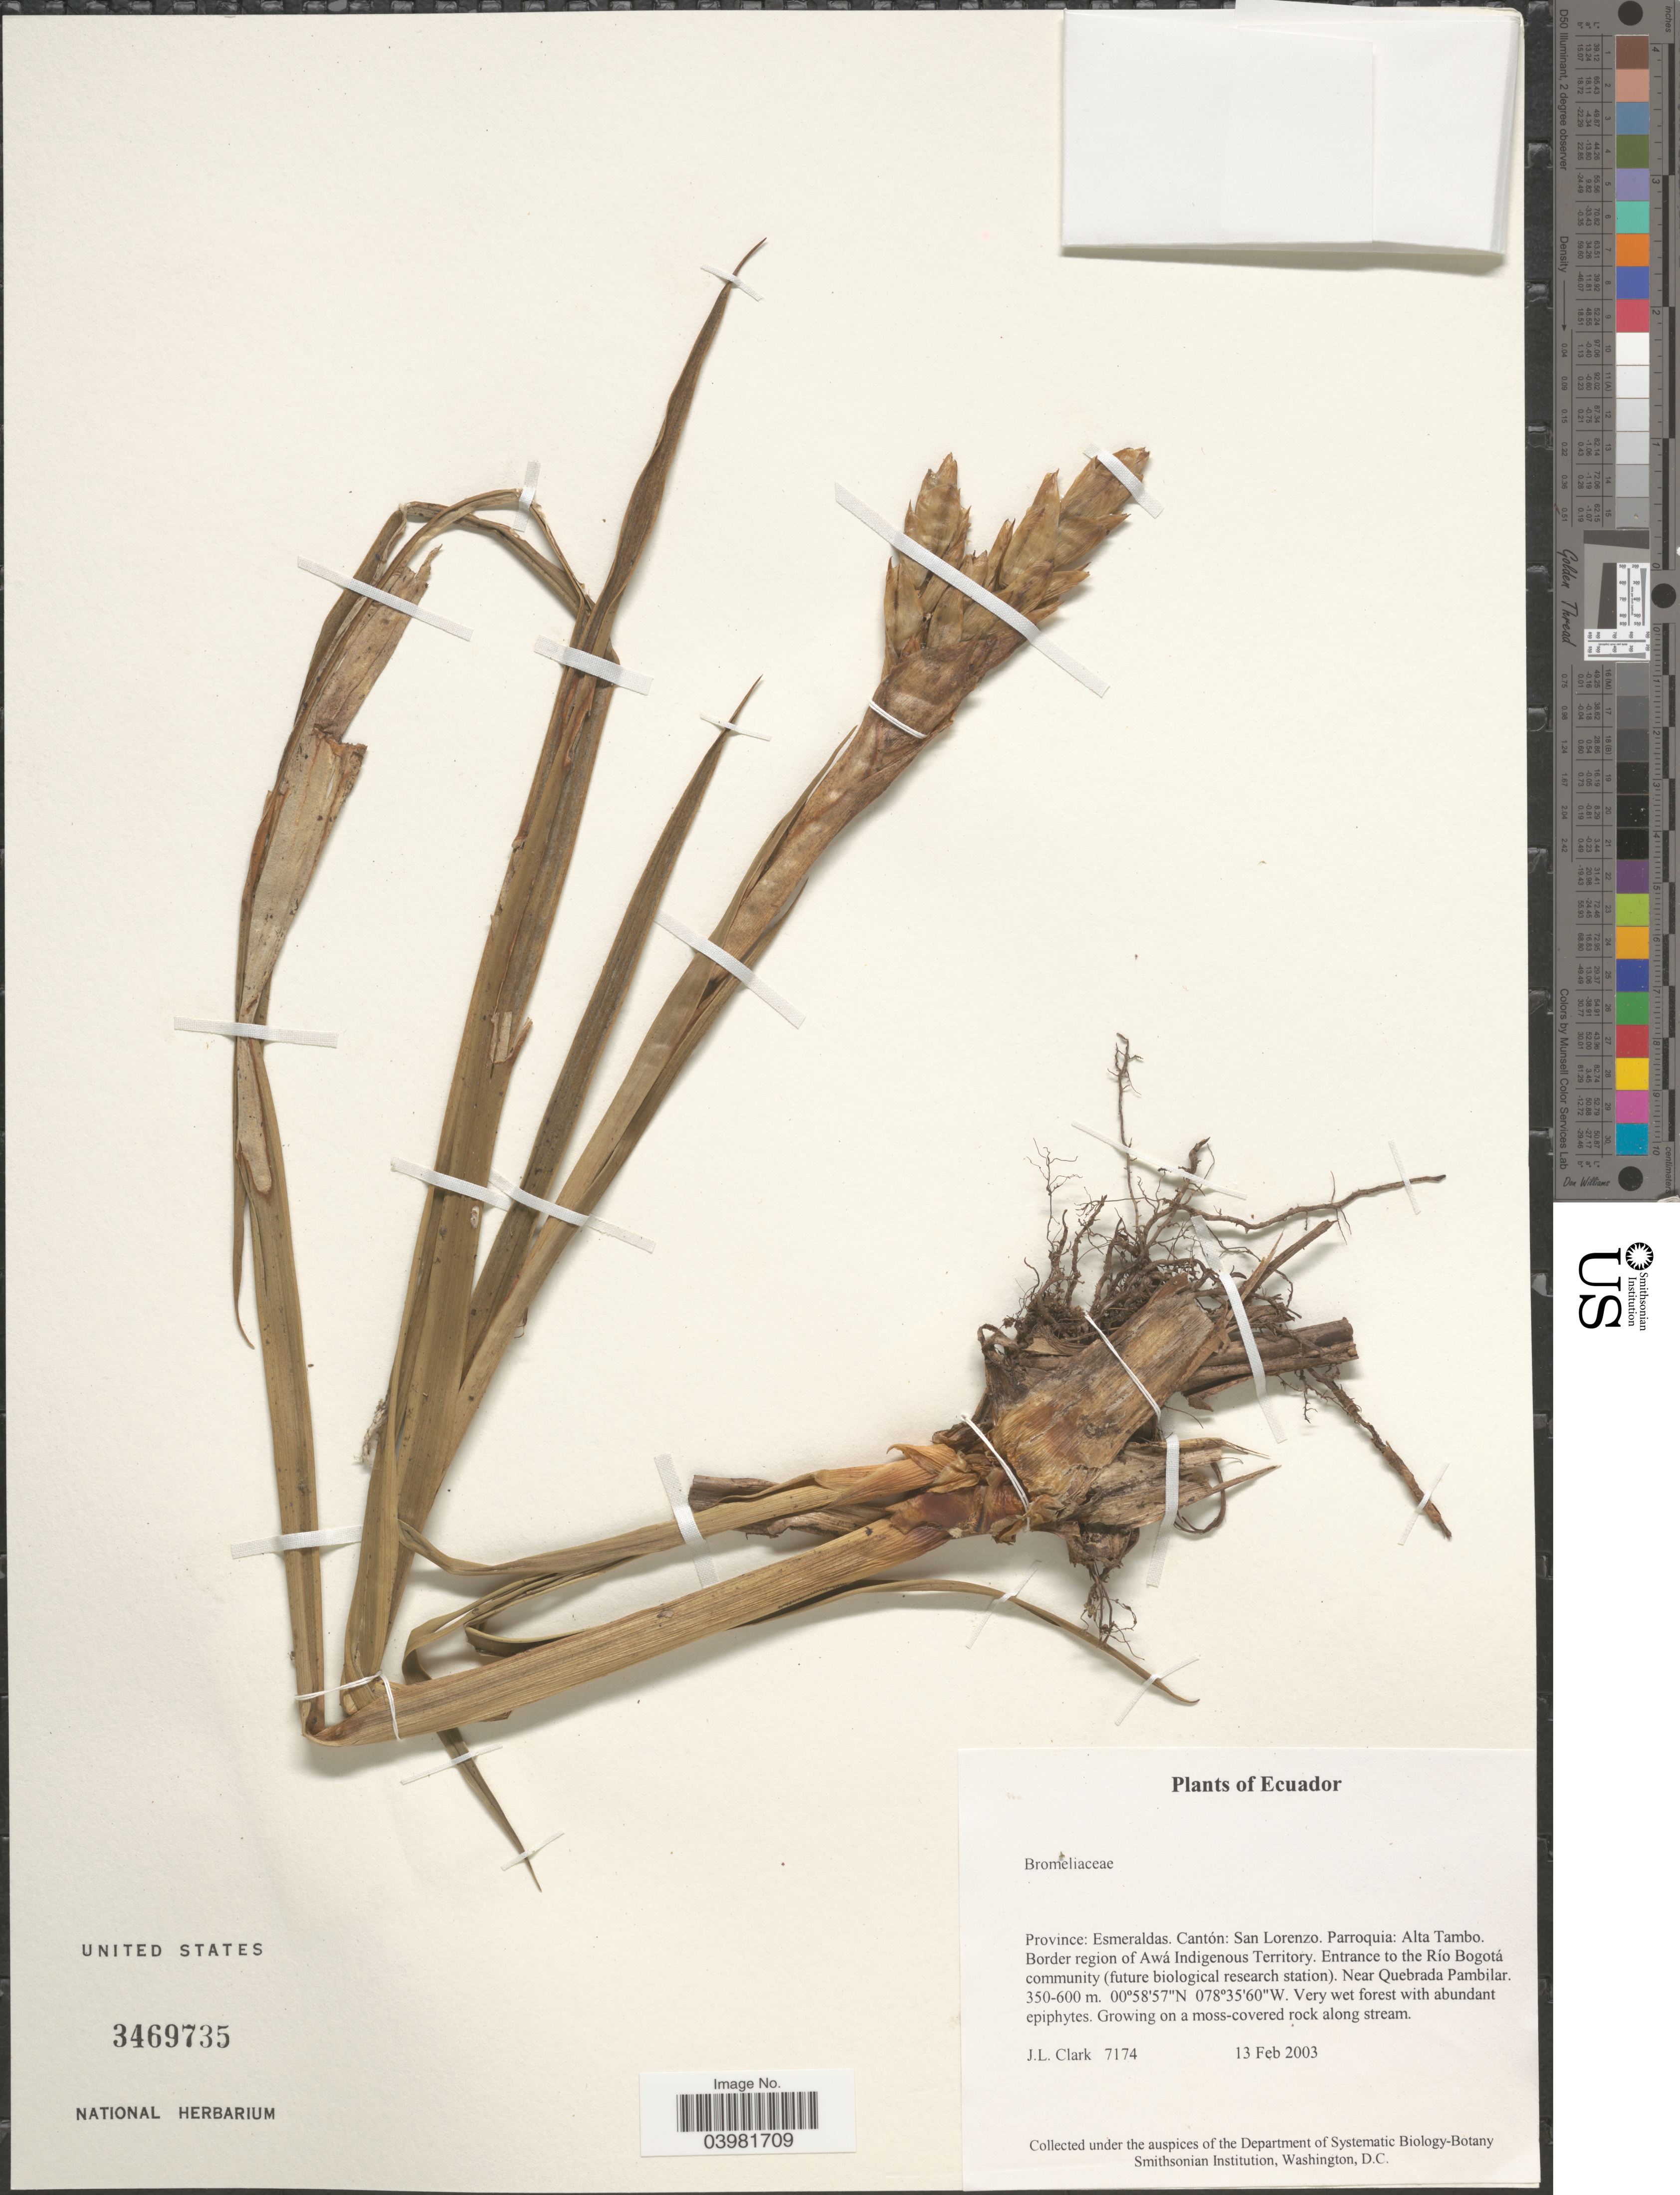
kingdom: Plantae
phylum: Tracheophyta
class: Liliopsida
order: Poales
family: Bromeliaceae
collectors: J. L. Clark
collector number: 7174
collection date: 2003-02-13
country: Ecuador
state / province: Esmeraldas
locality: Cantón: San Lorenzo. Parroquia: Alto Tambo. Border region of Awá Indigenous Territory. Entrance to the Río Bogotá community (future biological research station). Near Quebrada Pambilar.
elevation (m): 350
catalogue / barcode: US 3469735